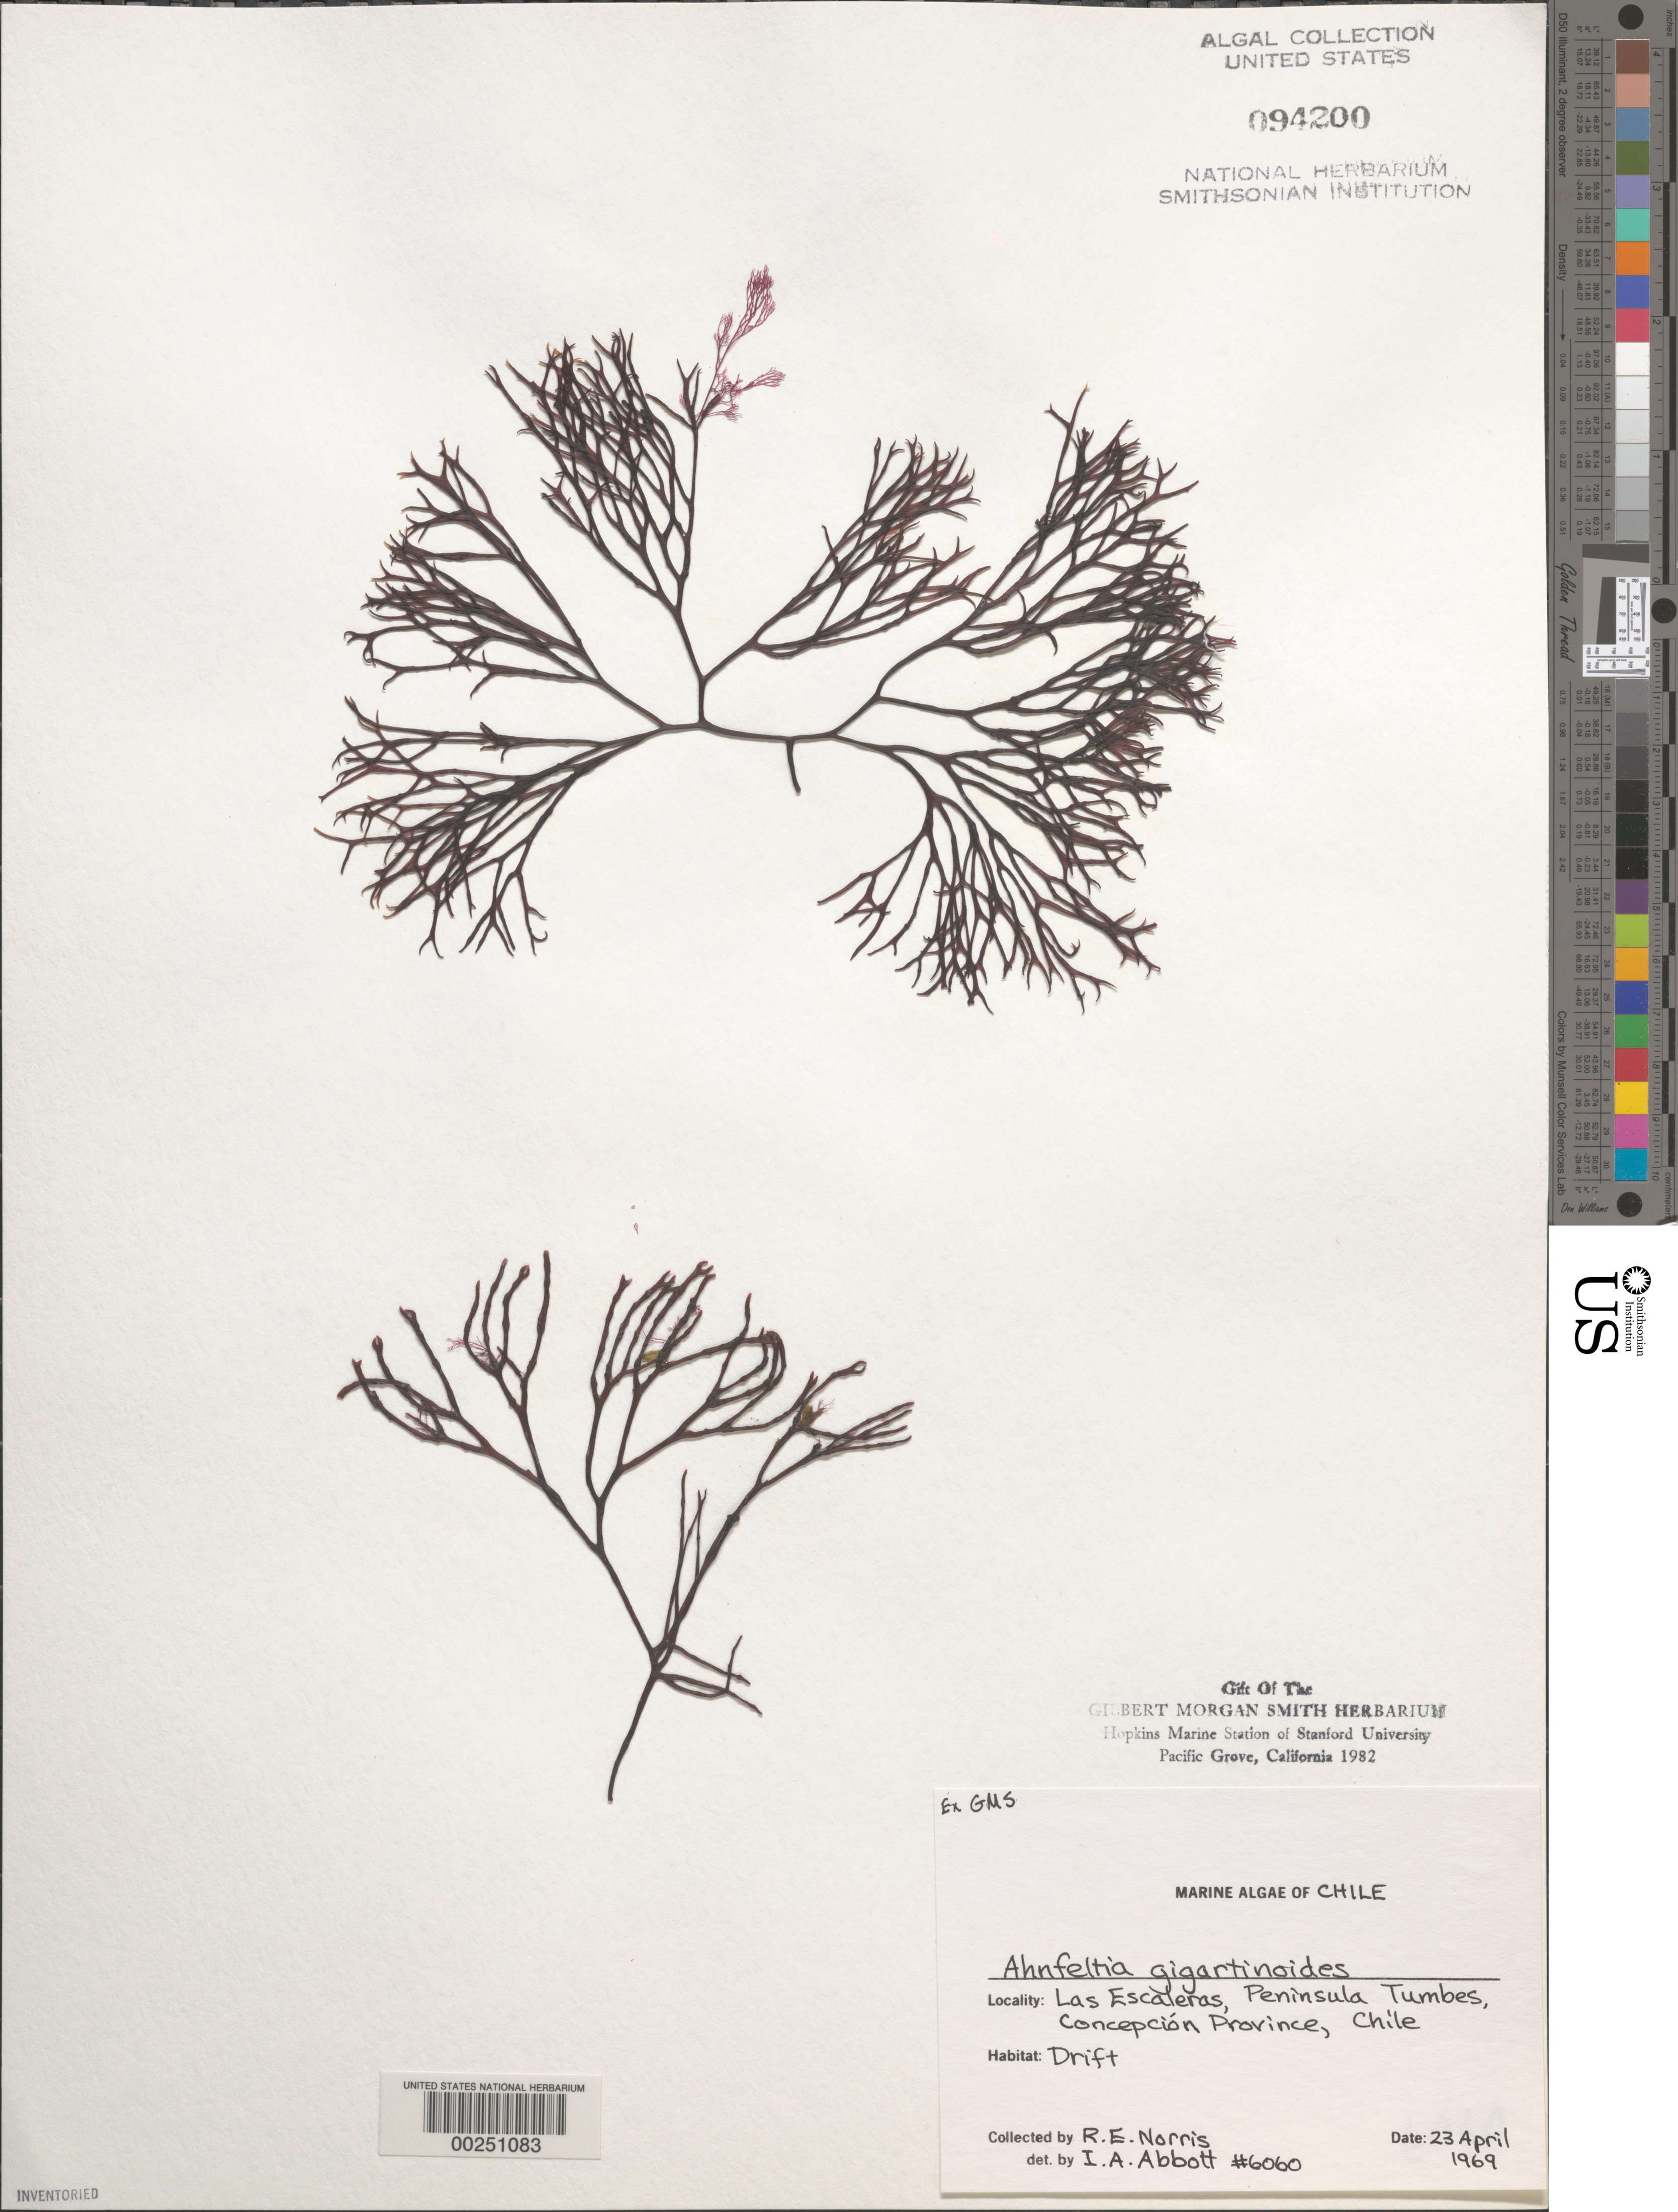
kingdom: Plantae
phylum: Rhodophyta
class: Florideophyceae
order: Ahnfeltiales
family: Ahnfeltiaceae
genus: Ahnfeltia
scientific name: Ahnfeltia gigartinoides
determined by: Abbott, Isabella A.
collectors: R. E. Norris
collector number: IAA 6060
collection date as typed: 23 Apr 1969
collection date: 1969-04-23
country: Chile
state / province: Bio-Bío (VIII)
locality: Las escaleras, peninsula tumbes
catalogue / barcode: US 94200